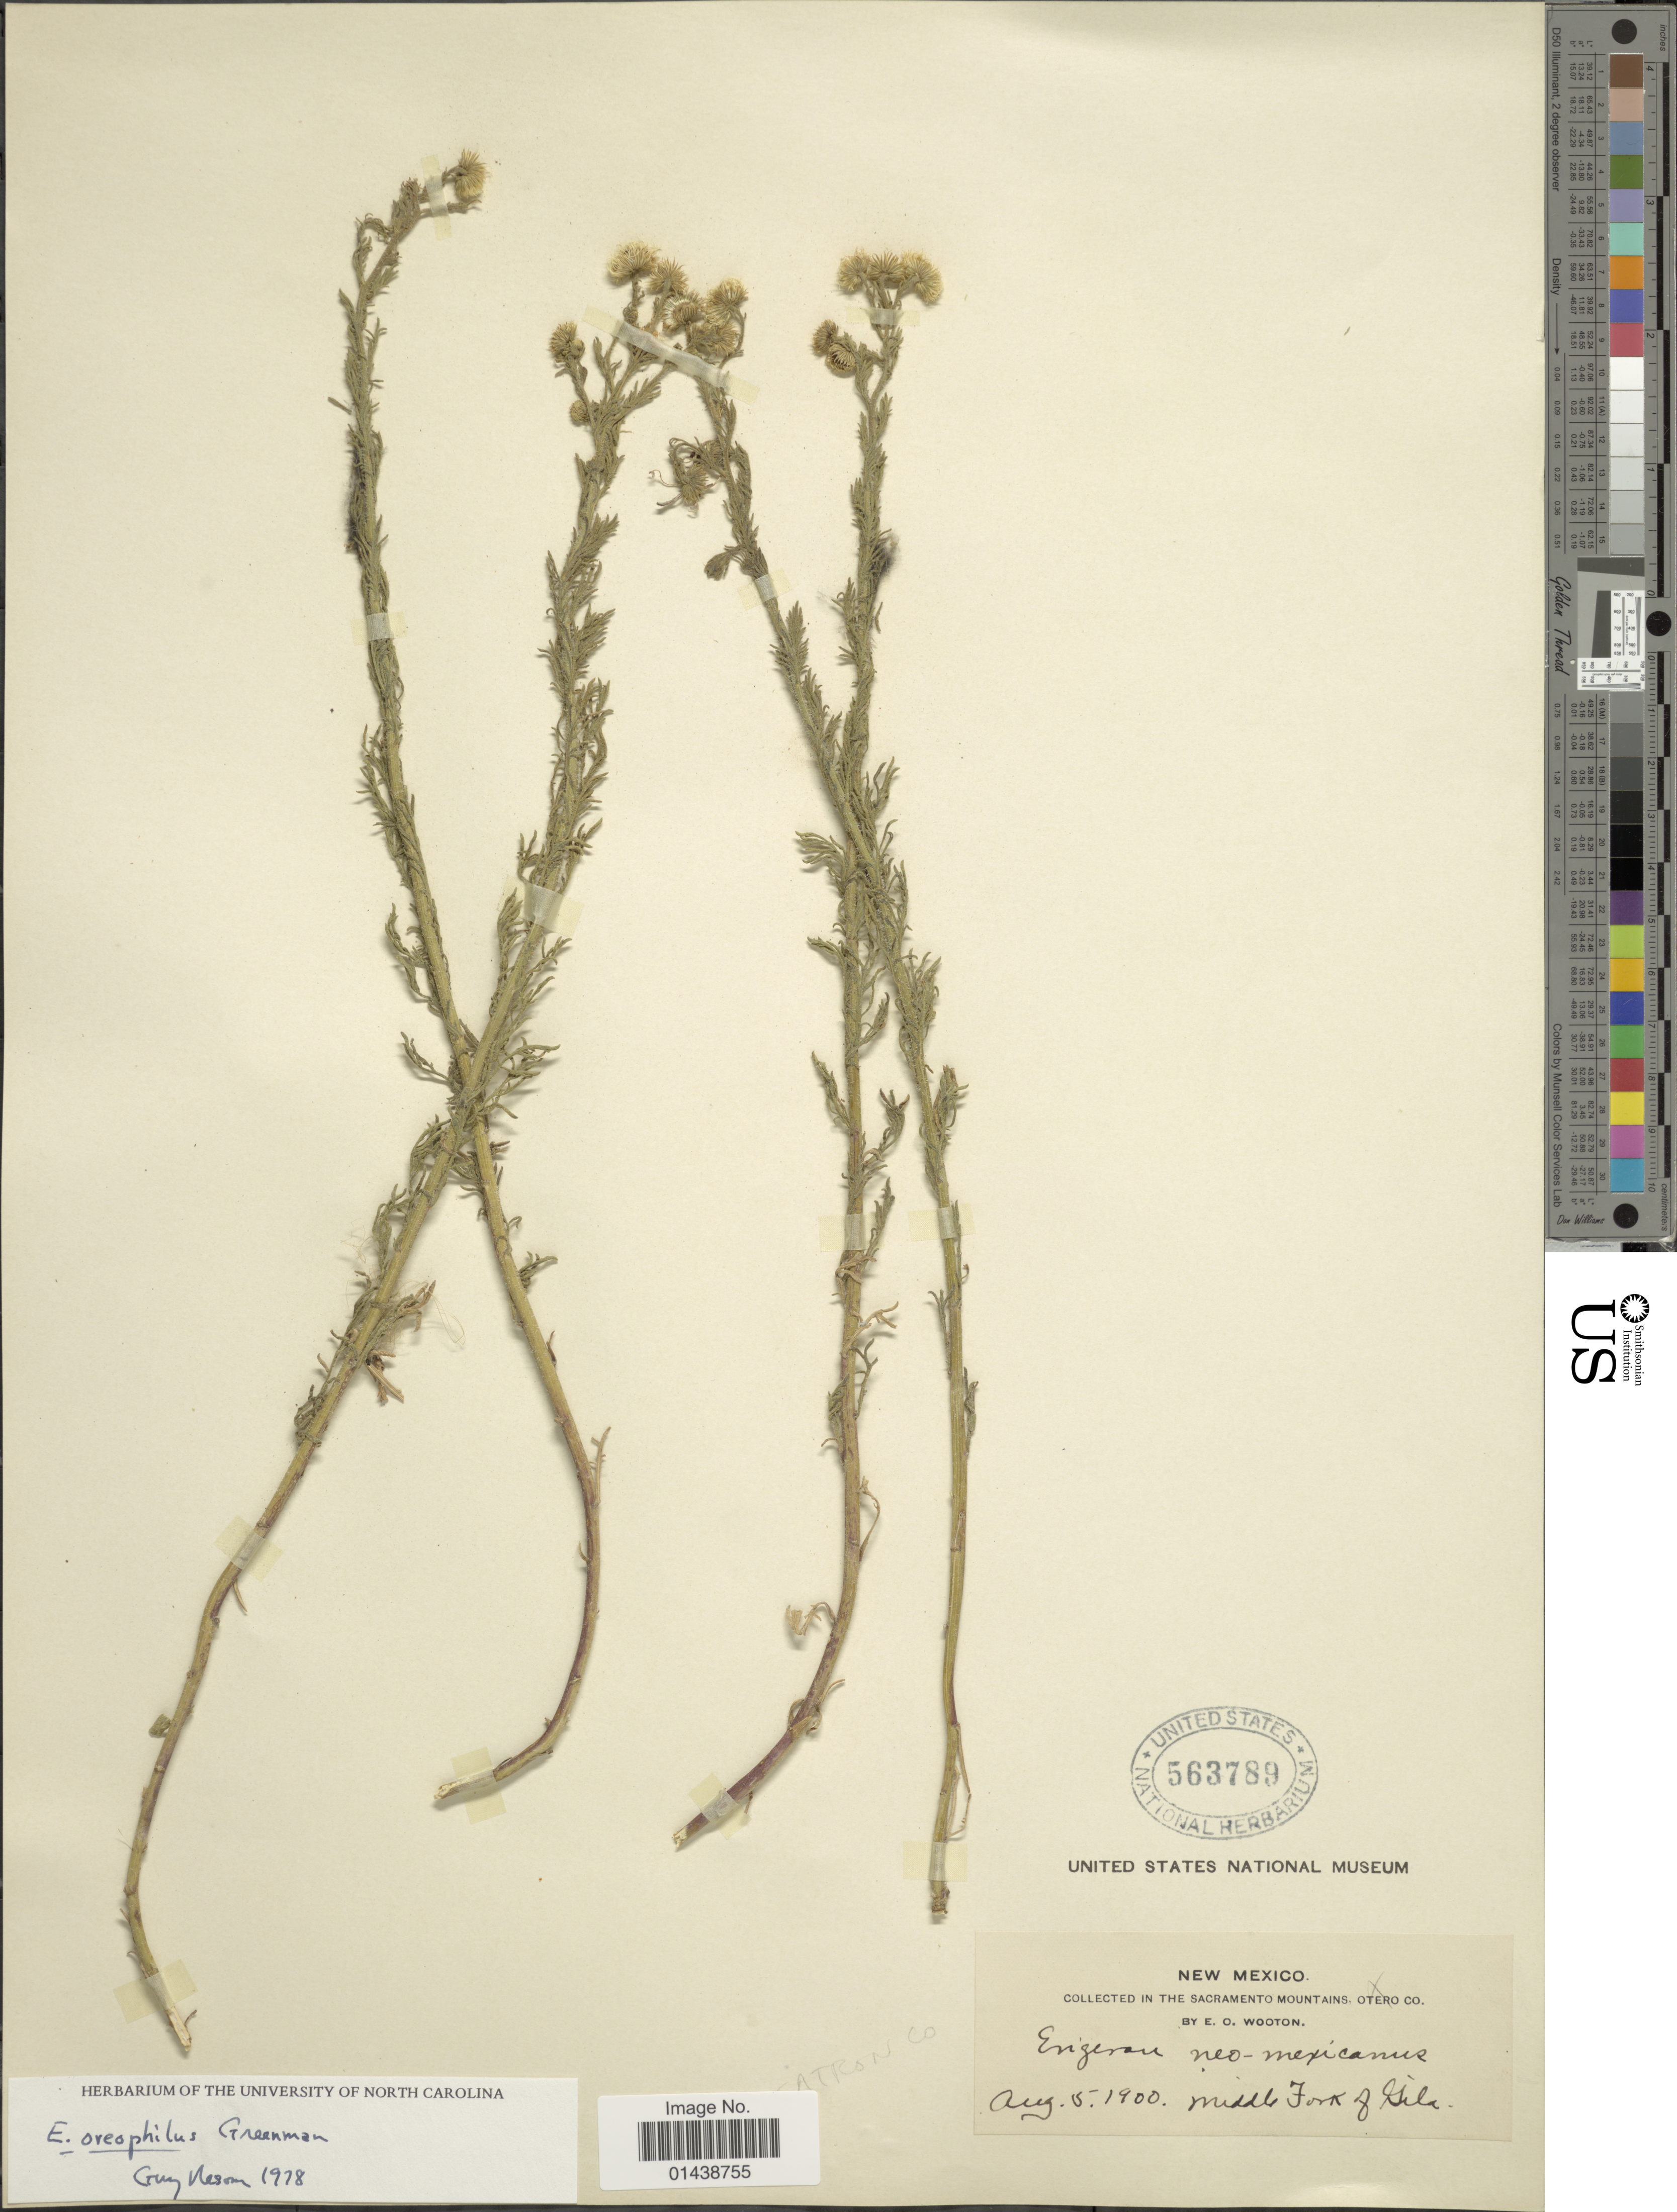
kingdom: Plantae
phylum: Tracheophyta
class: Magnoliopsida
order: Asterales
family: Asteraceae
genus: Erigeron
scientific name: Erigeron oreophilus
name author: Greenm.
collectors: E. O. Wooton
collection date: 1900-08-05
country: United States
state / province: New Mexico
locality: Sacramento Mountains. Middle Fork of Gila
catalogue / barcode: US 563789